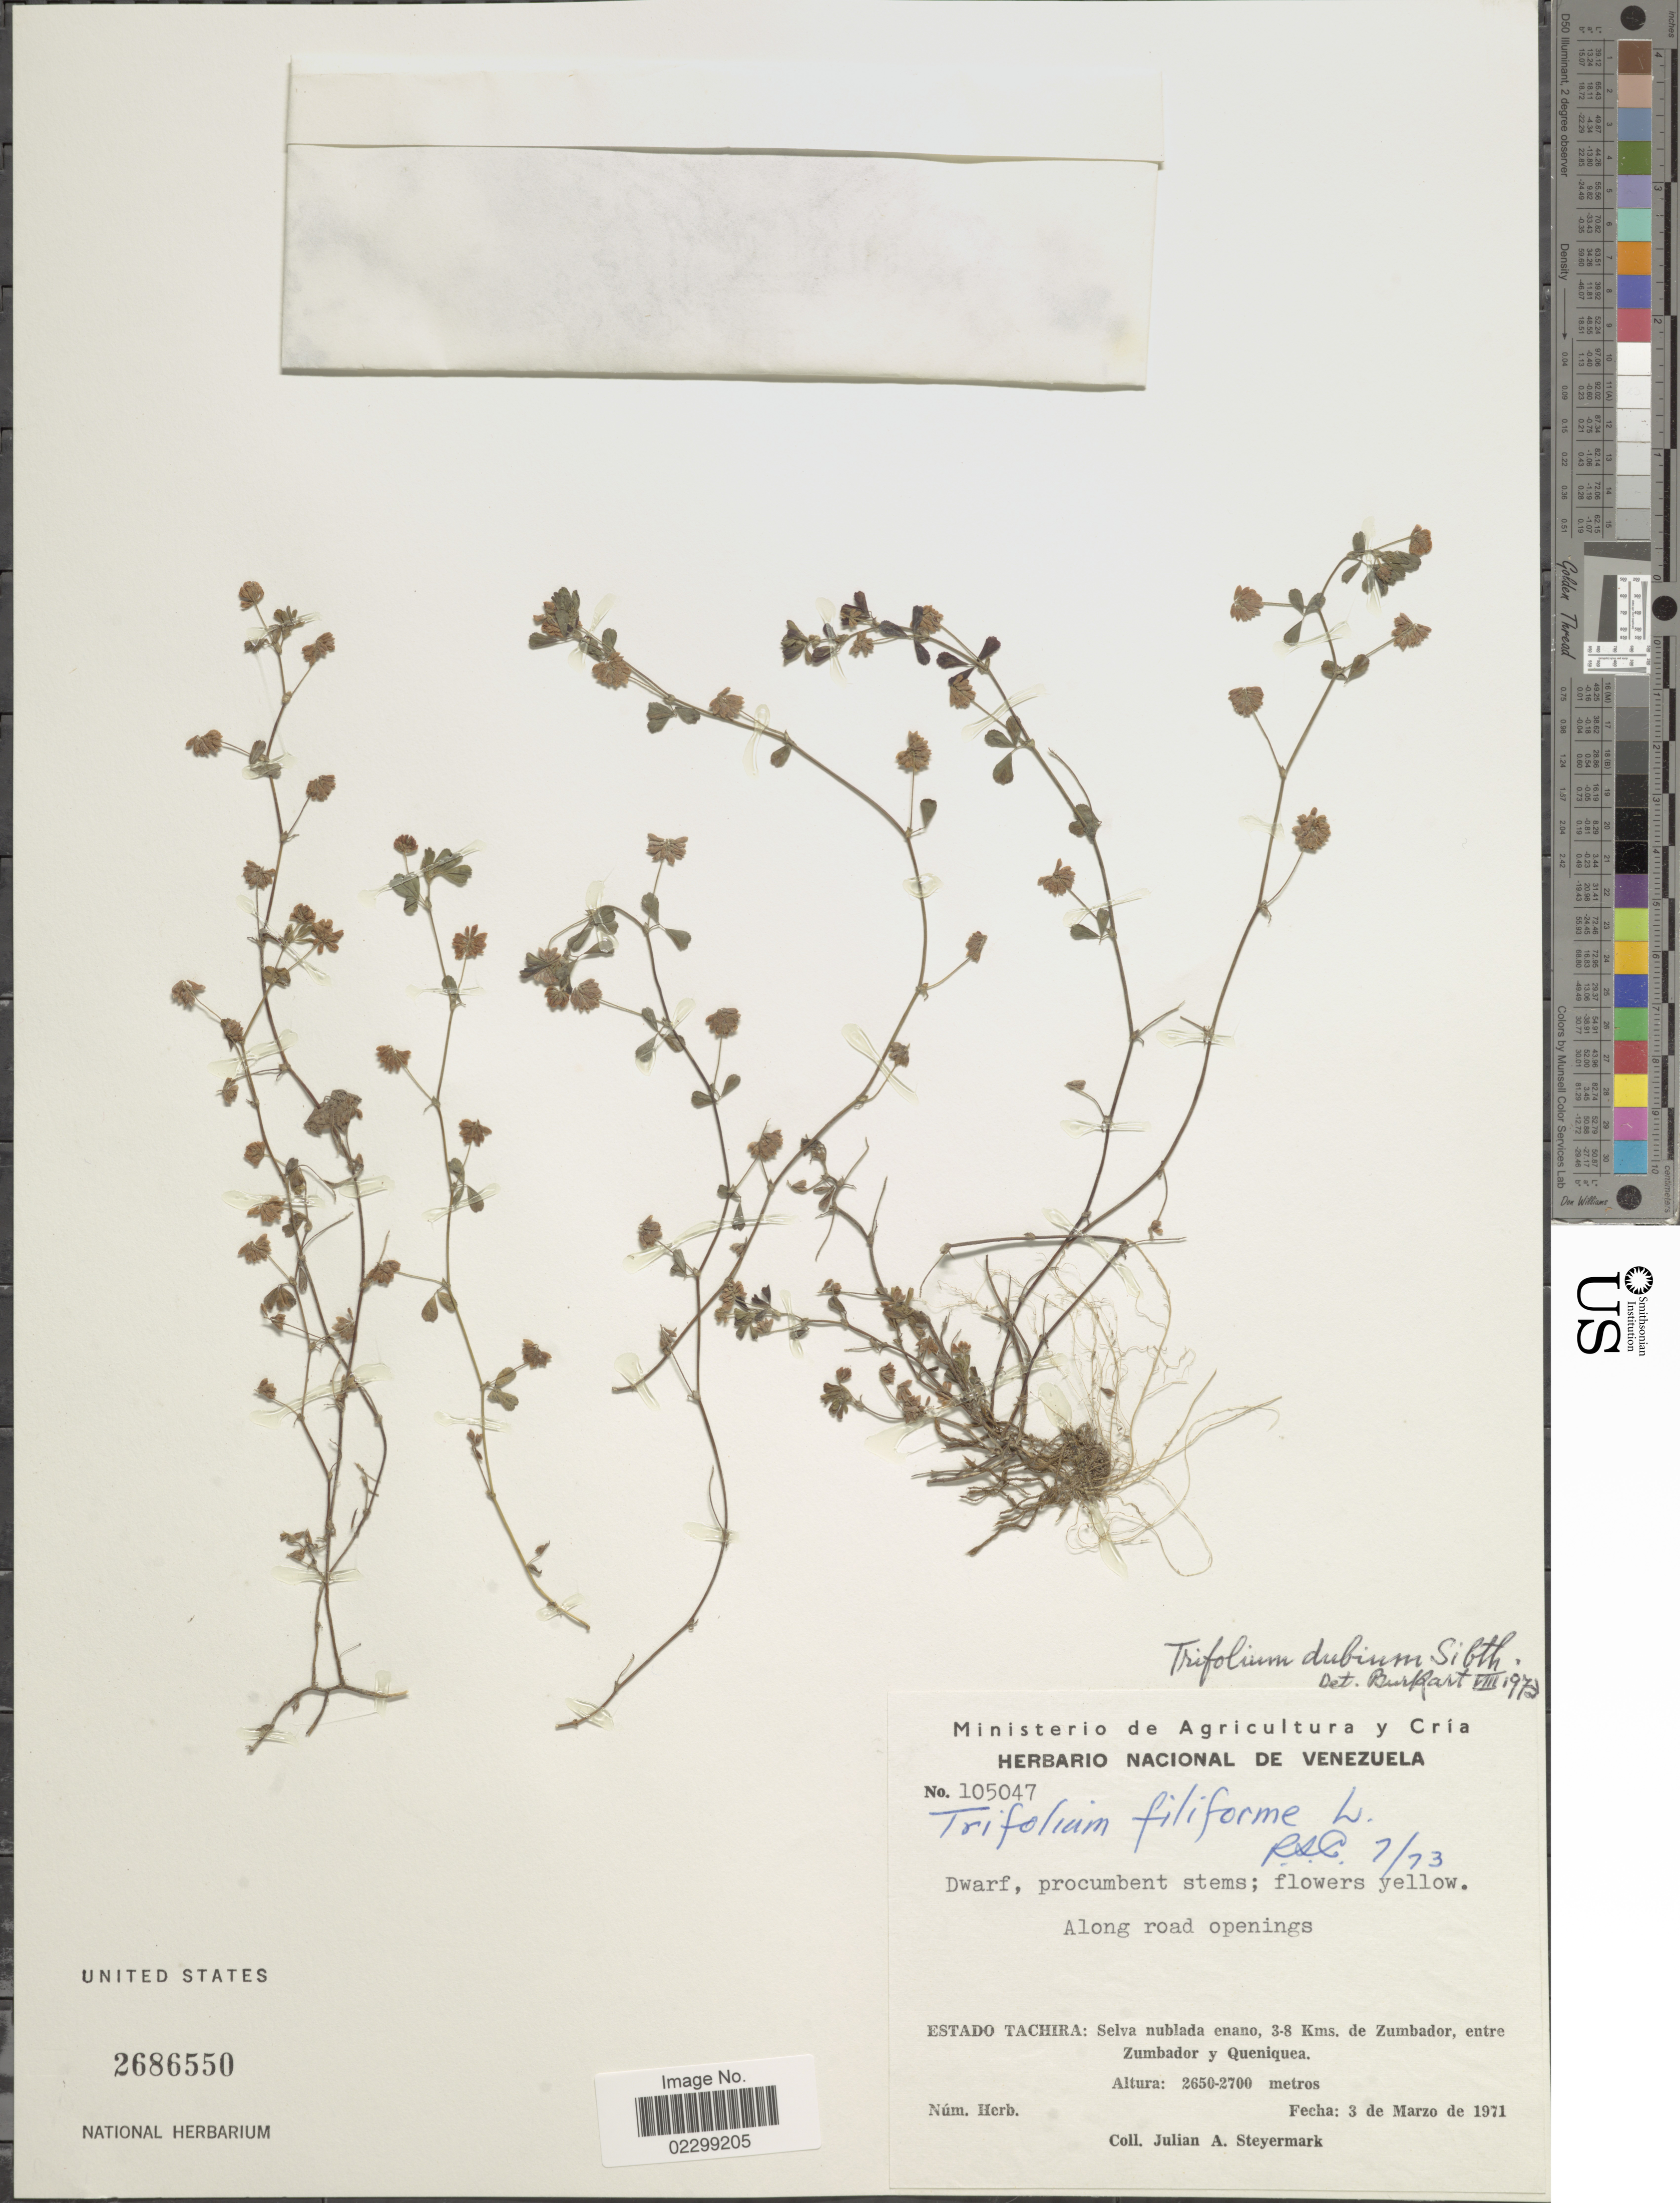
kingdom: Plantae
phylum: Tracheophyta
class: Magnoliopsida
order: Fabales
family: Fabaceae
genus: Trifolium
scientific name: Trifolium dubium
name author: Sibth.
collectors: J. Steyermark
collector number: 105047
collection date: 1971-03-03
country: Venezuela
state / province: Tachira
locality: Along road openings, Selva nublada enano, 3-8 kms, de Zumbador, entre Zumbador y Queniquea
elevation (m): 2650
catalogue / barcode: US 2686550